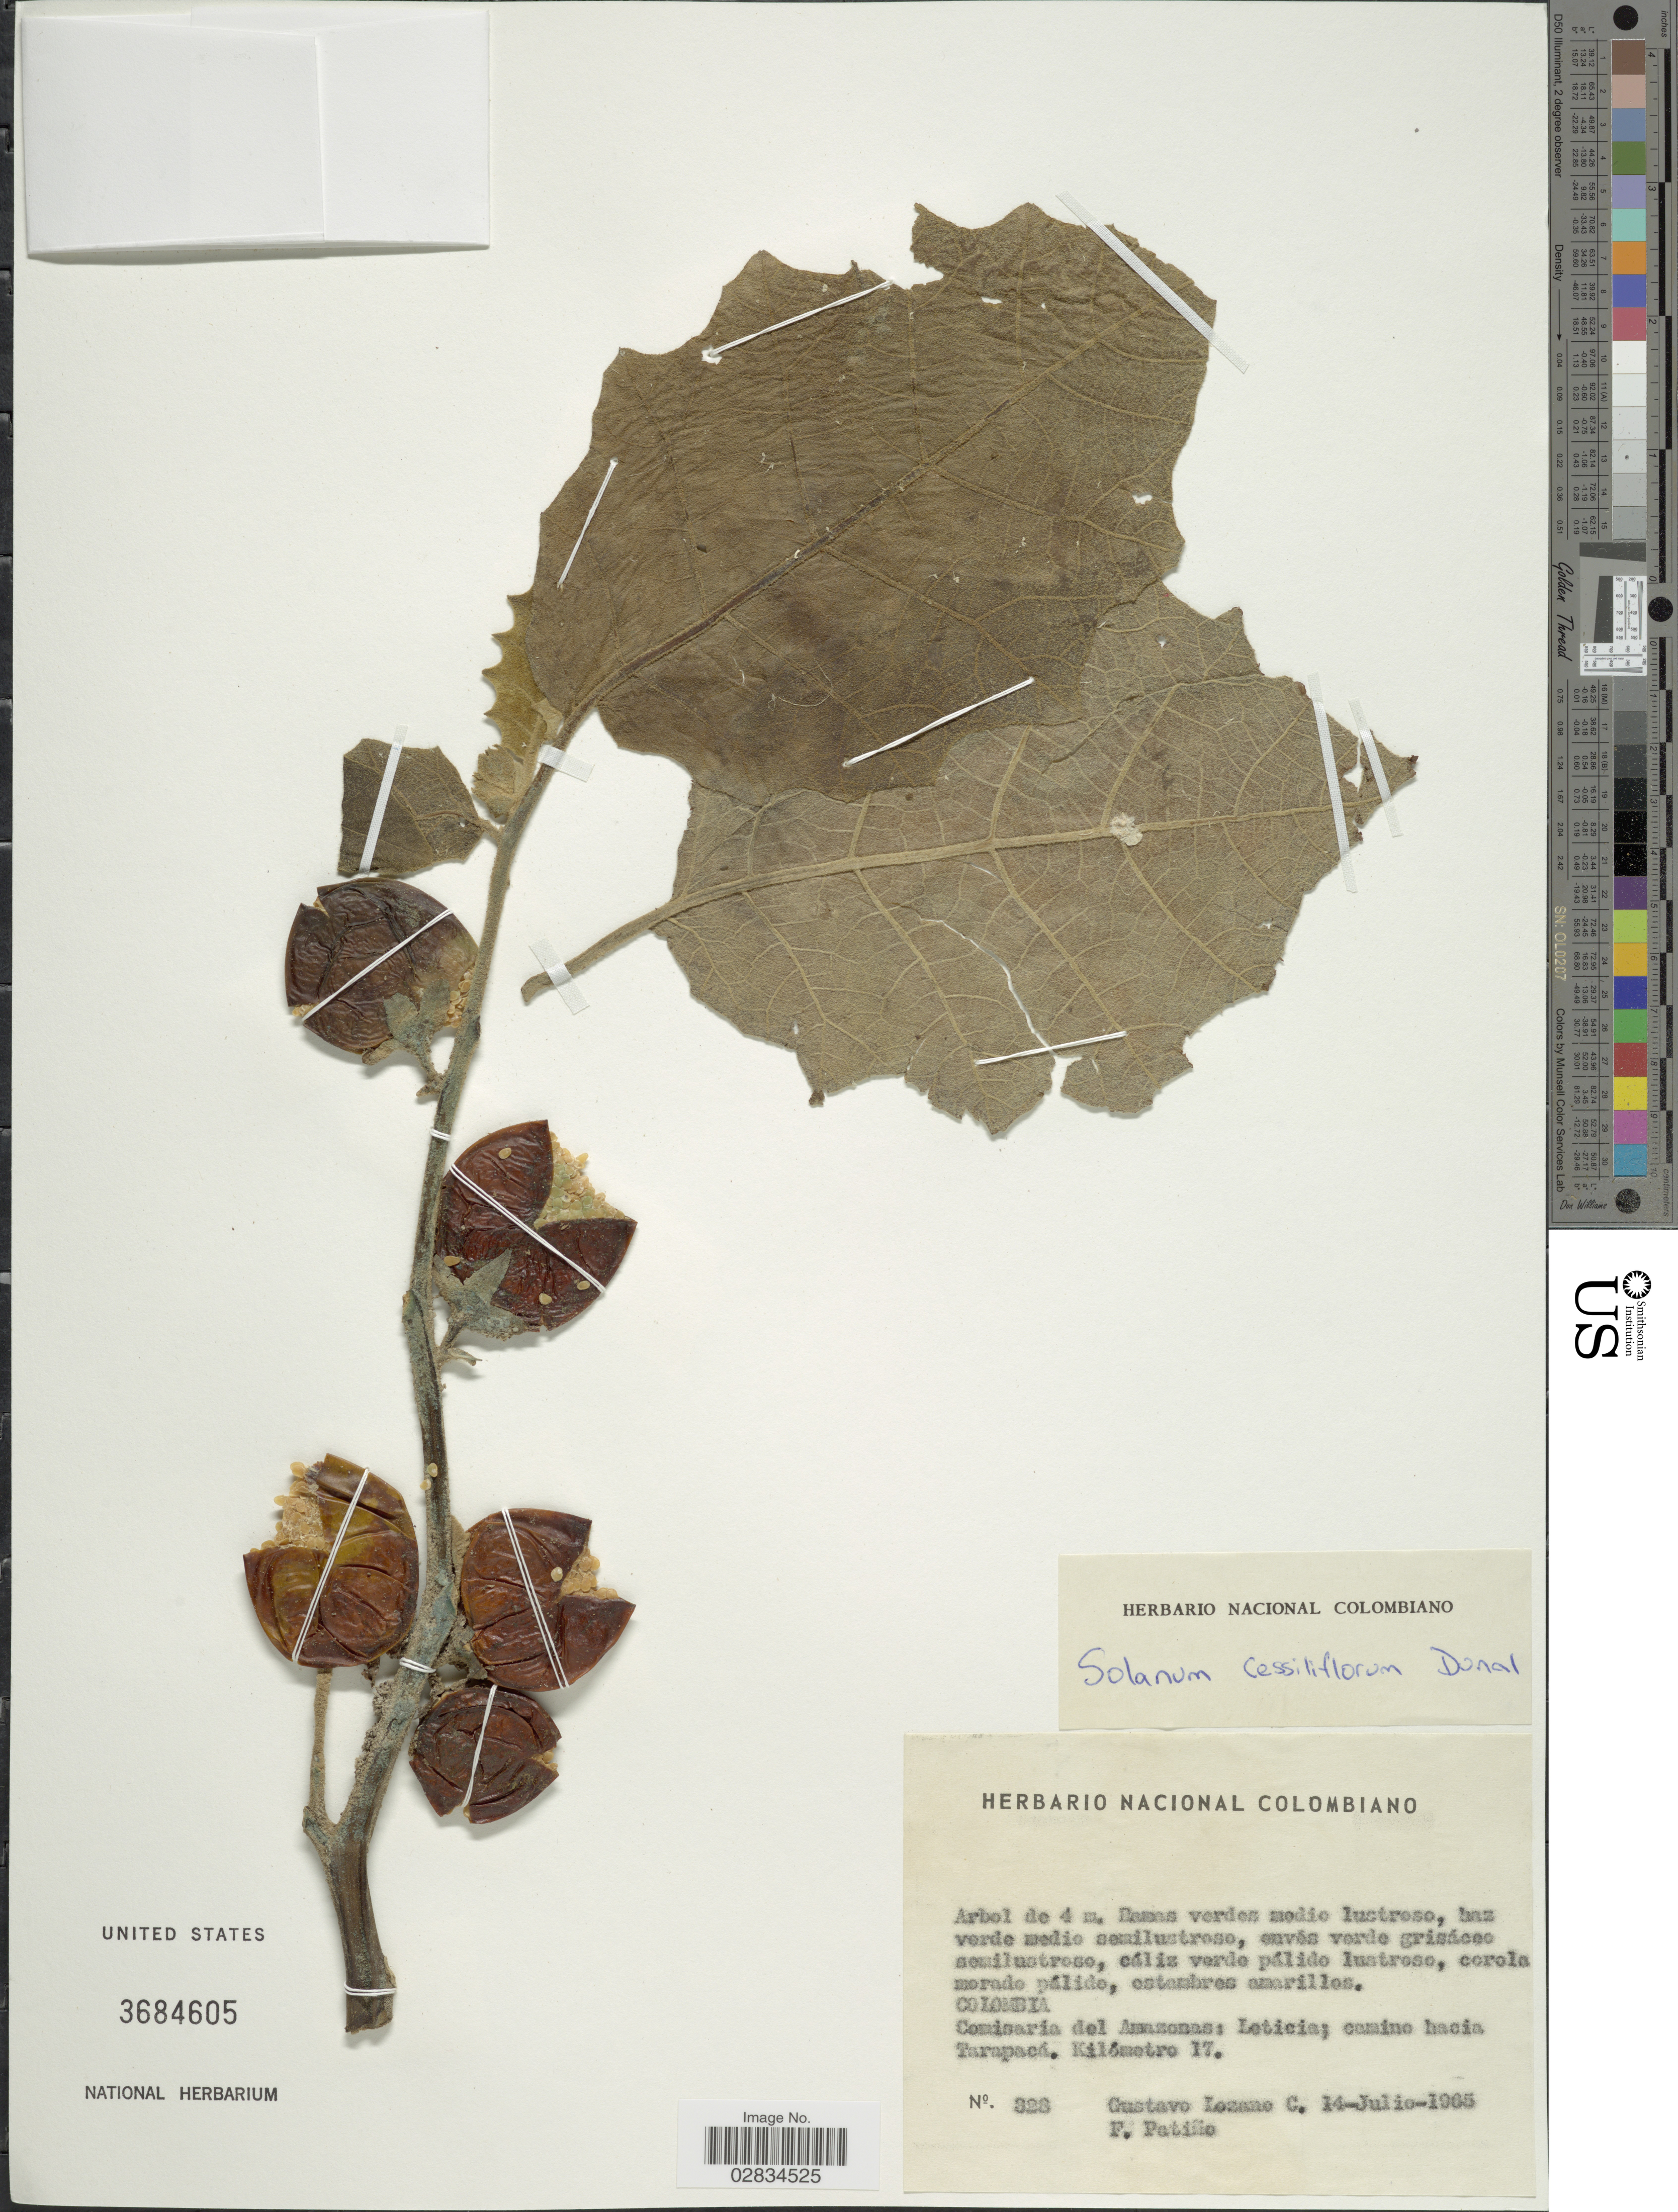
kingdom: Plantae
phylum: Tracheophyta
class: Magnoliopsida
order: Solanales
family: Solanaceae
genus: Solanum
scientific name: Solanum sessiliflorum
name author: Dunal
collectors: G. Lozano-Contreras & F. Patino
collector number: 328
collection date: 1965-07-14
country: Colombia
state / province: Amazônas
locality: Comisaria del Amazonas: Leticia; camino hacia Tarapacá. Kilómetro 17.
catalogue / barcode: US 3684605